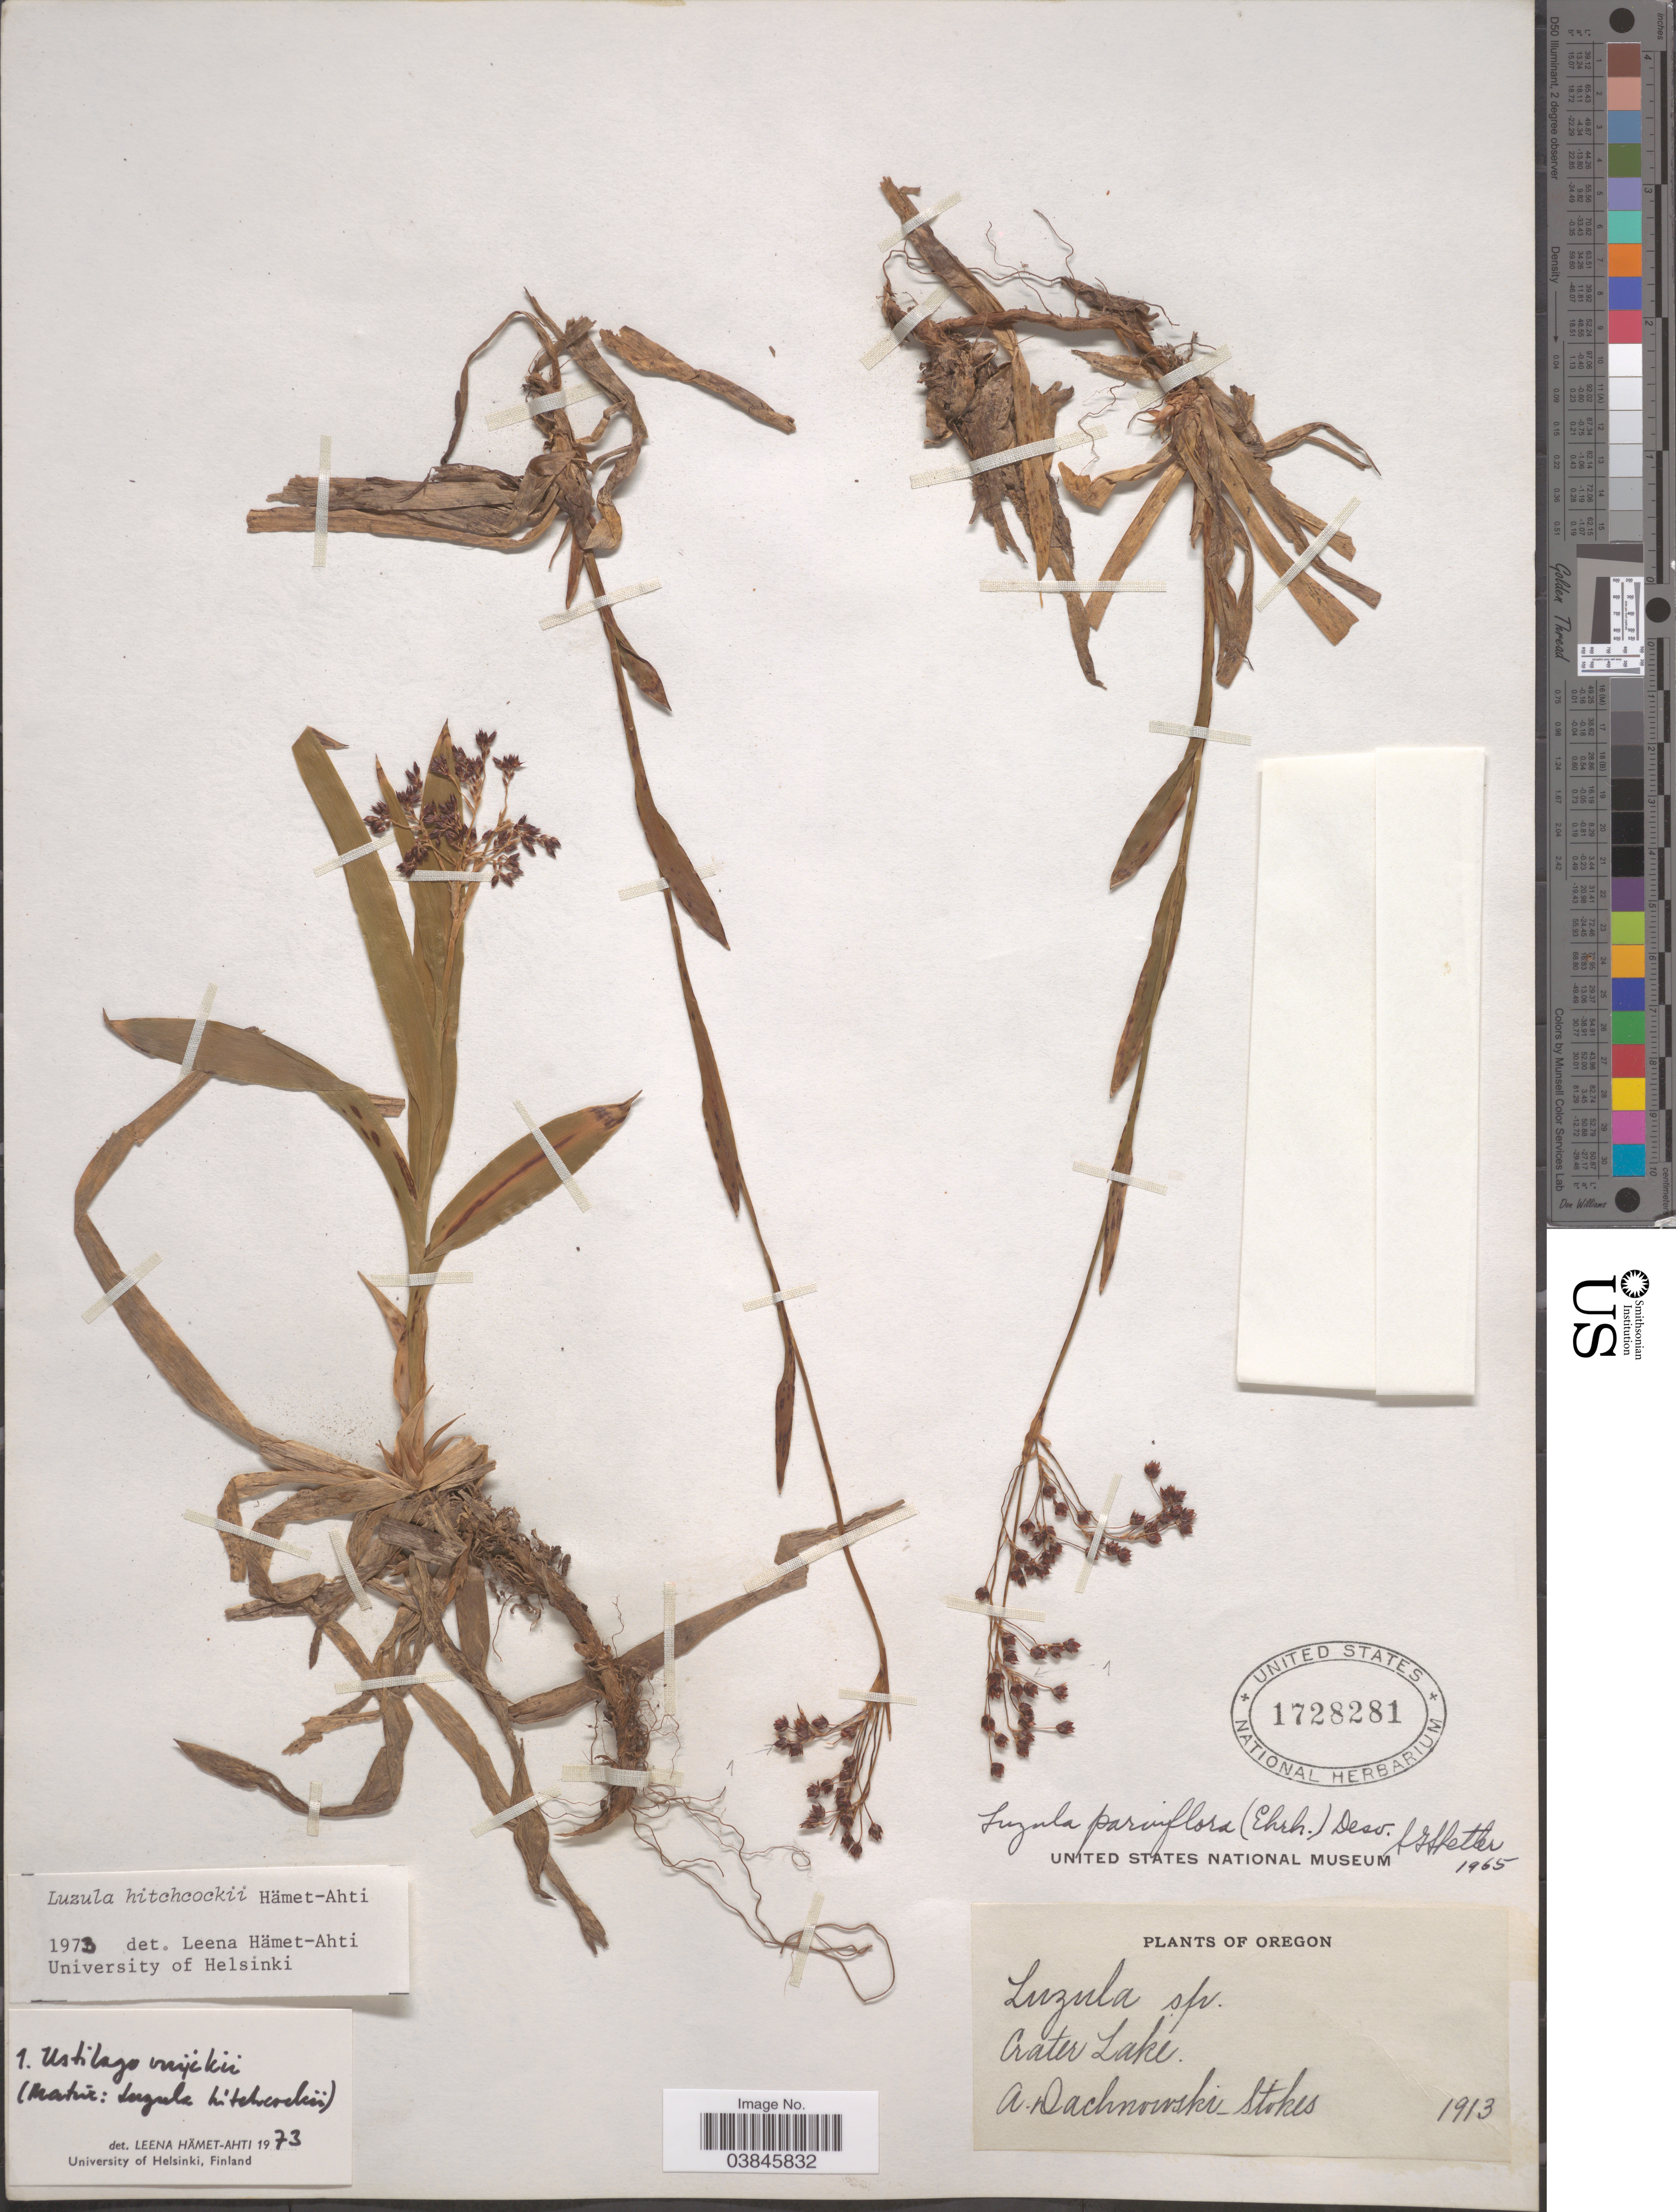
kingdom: Plantae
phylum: Tracheophyta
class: Liliopsida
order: Poales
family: Juncaceae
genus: Luzula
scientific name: Luzula hitchcockii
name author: Hämet-Ahti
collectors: A. P. Dachnowski-Stokes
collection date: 1913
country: United States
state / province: Oregon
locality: Crater Lake.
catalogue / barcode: US 1728281